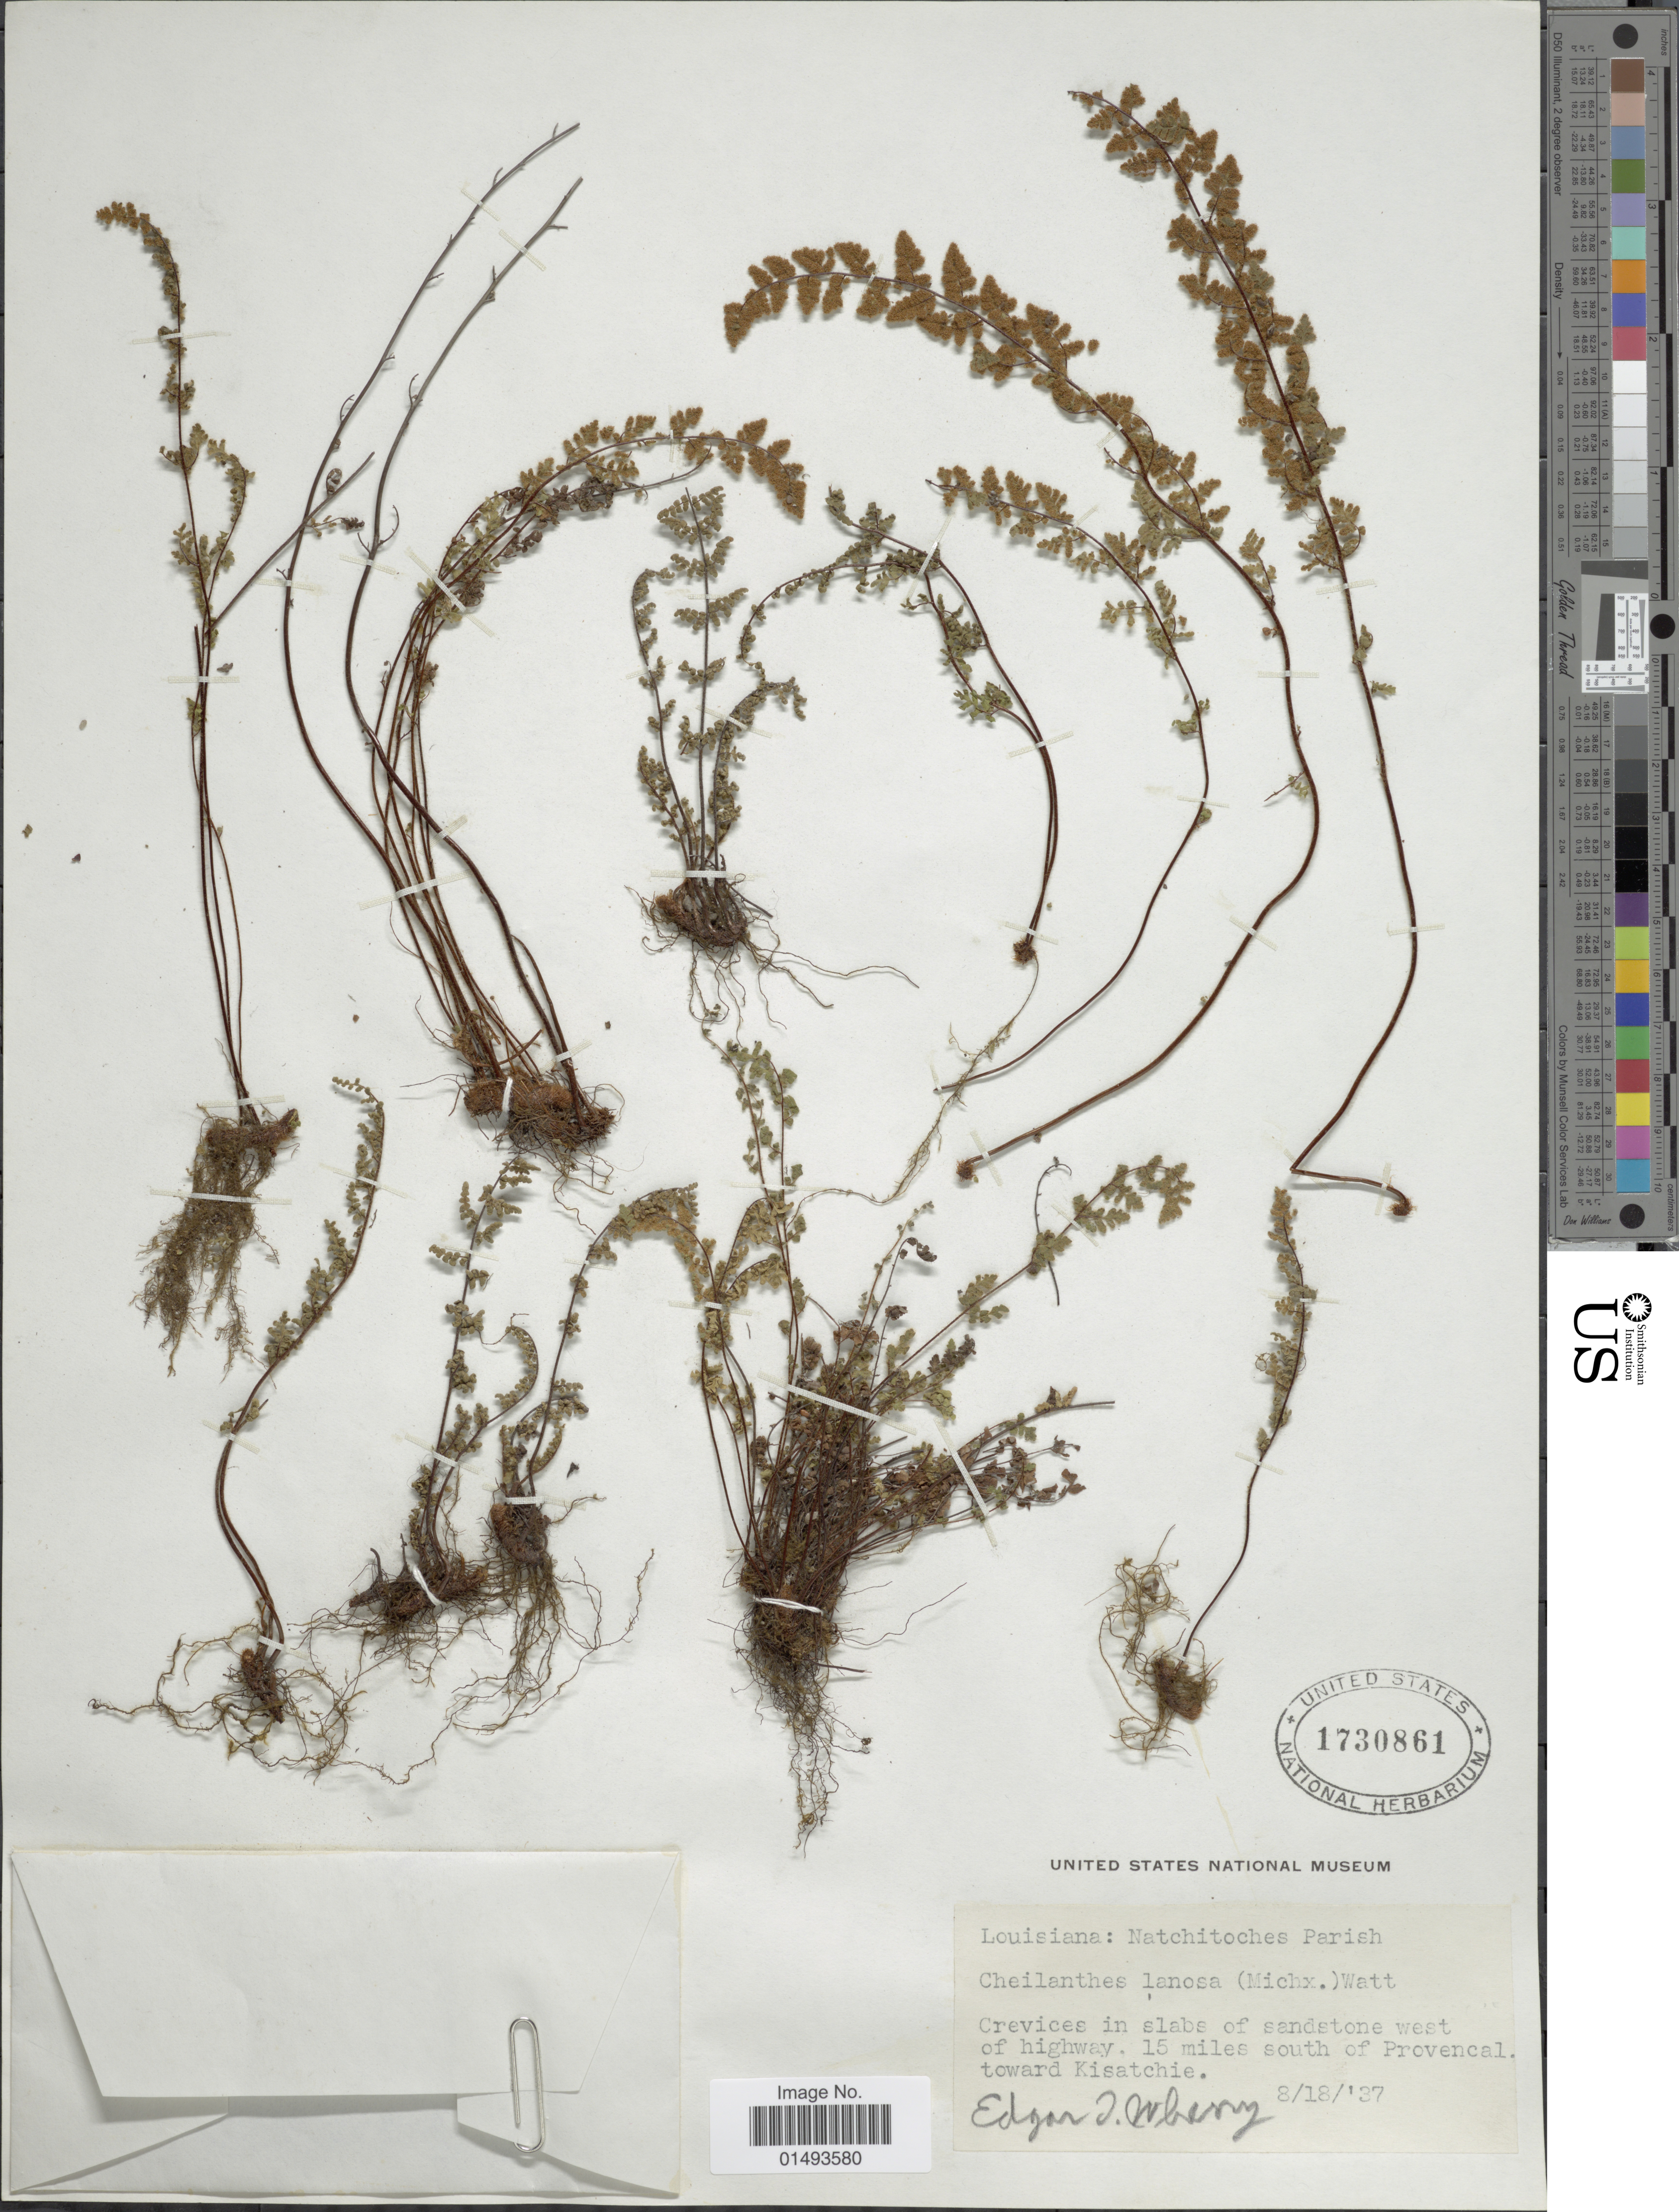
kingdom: Plantae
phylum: Tracheophyta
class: Polypodiopsida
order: Polypodiales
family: Pteridaceae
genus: Myriopteris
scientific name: Myriopteris lanosa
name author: (Michx.) Grusz & Windham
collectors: E. Wherry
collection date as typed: Transcribed d/m/y: 18/8/37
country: United States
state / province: Louisiana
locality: Crevices in slabs of sandstone west of highway, 15 miles south of Provencal, toward Kisatchie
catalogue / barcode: US 1730861